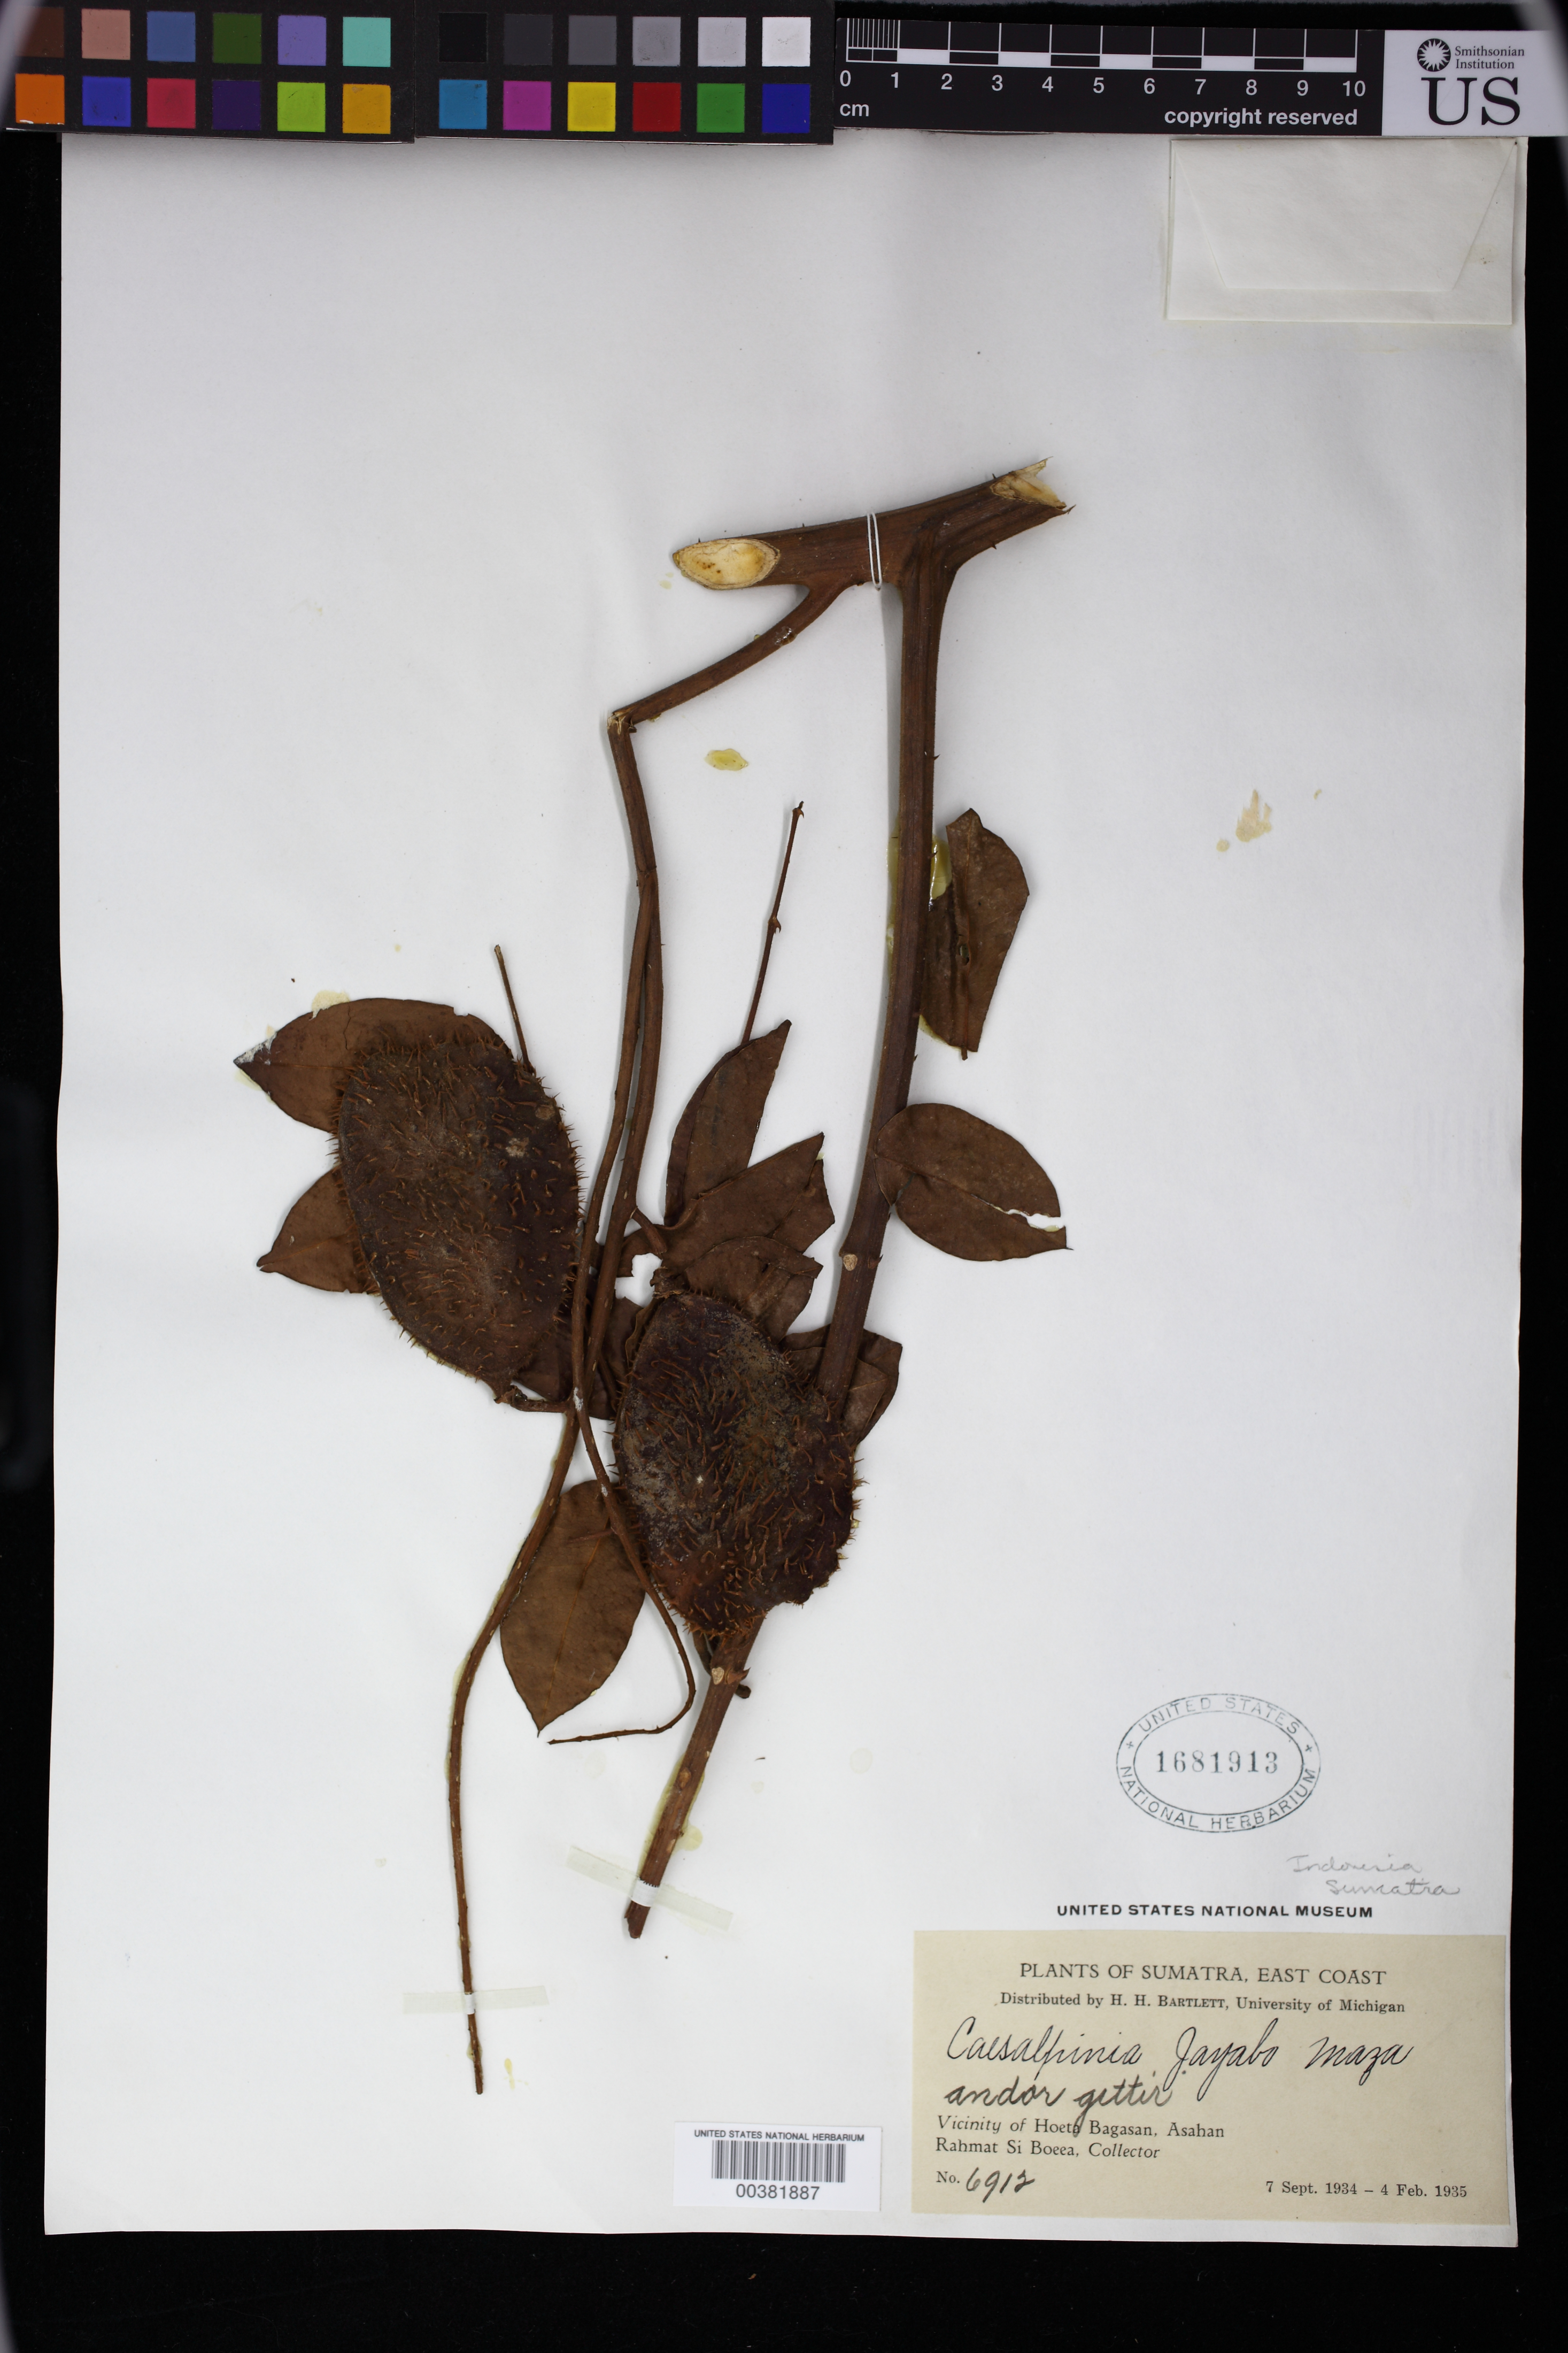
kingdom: Plantae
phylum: Tracheophyta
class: Magnoliopsida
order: Fabales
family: Fabaceae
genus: Guilandina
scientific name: Guilandina major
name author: (Medik.) Small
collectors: Rahmat Si Boeea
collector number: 6912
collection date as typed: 07 Sep 1934 to 04 Feb 1935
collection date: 1934-09-07/1935-02-04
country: Indonesia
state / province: Sumatra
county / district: Sumatera Utara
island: Sumatra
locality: Vicinity of Hoeta Bagasan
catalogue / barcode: US 1681913